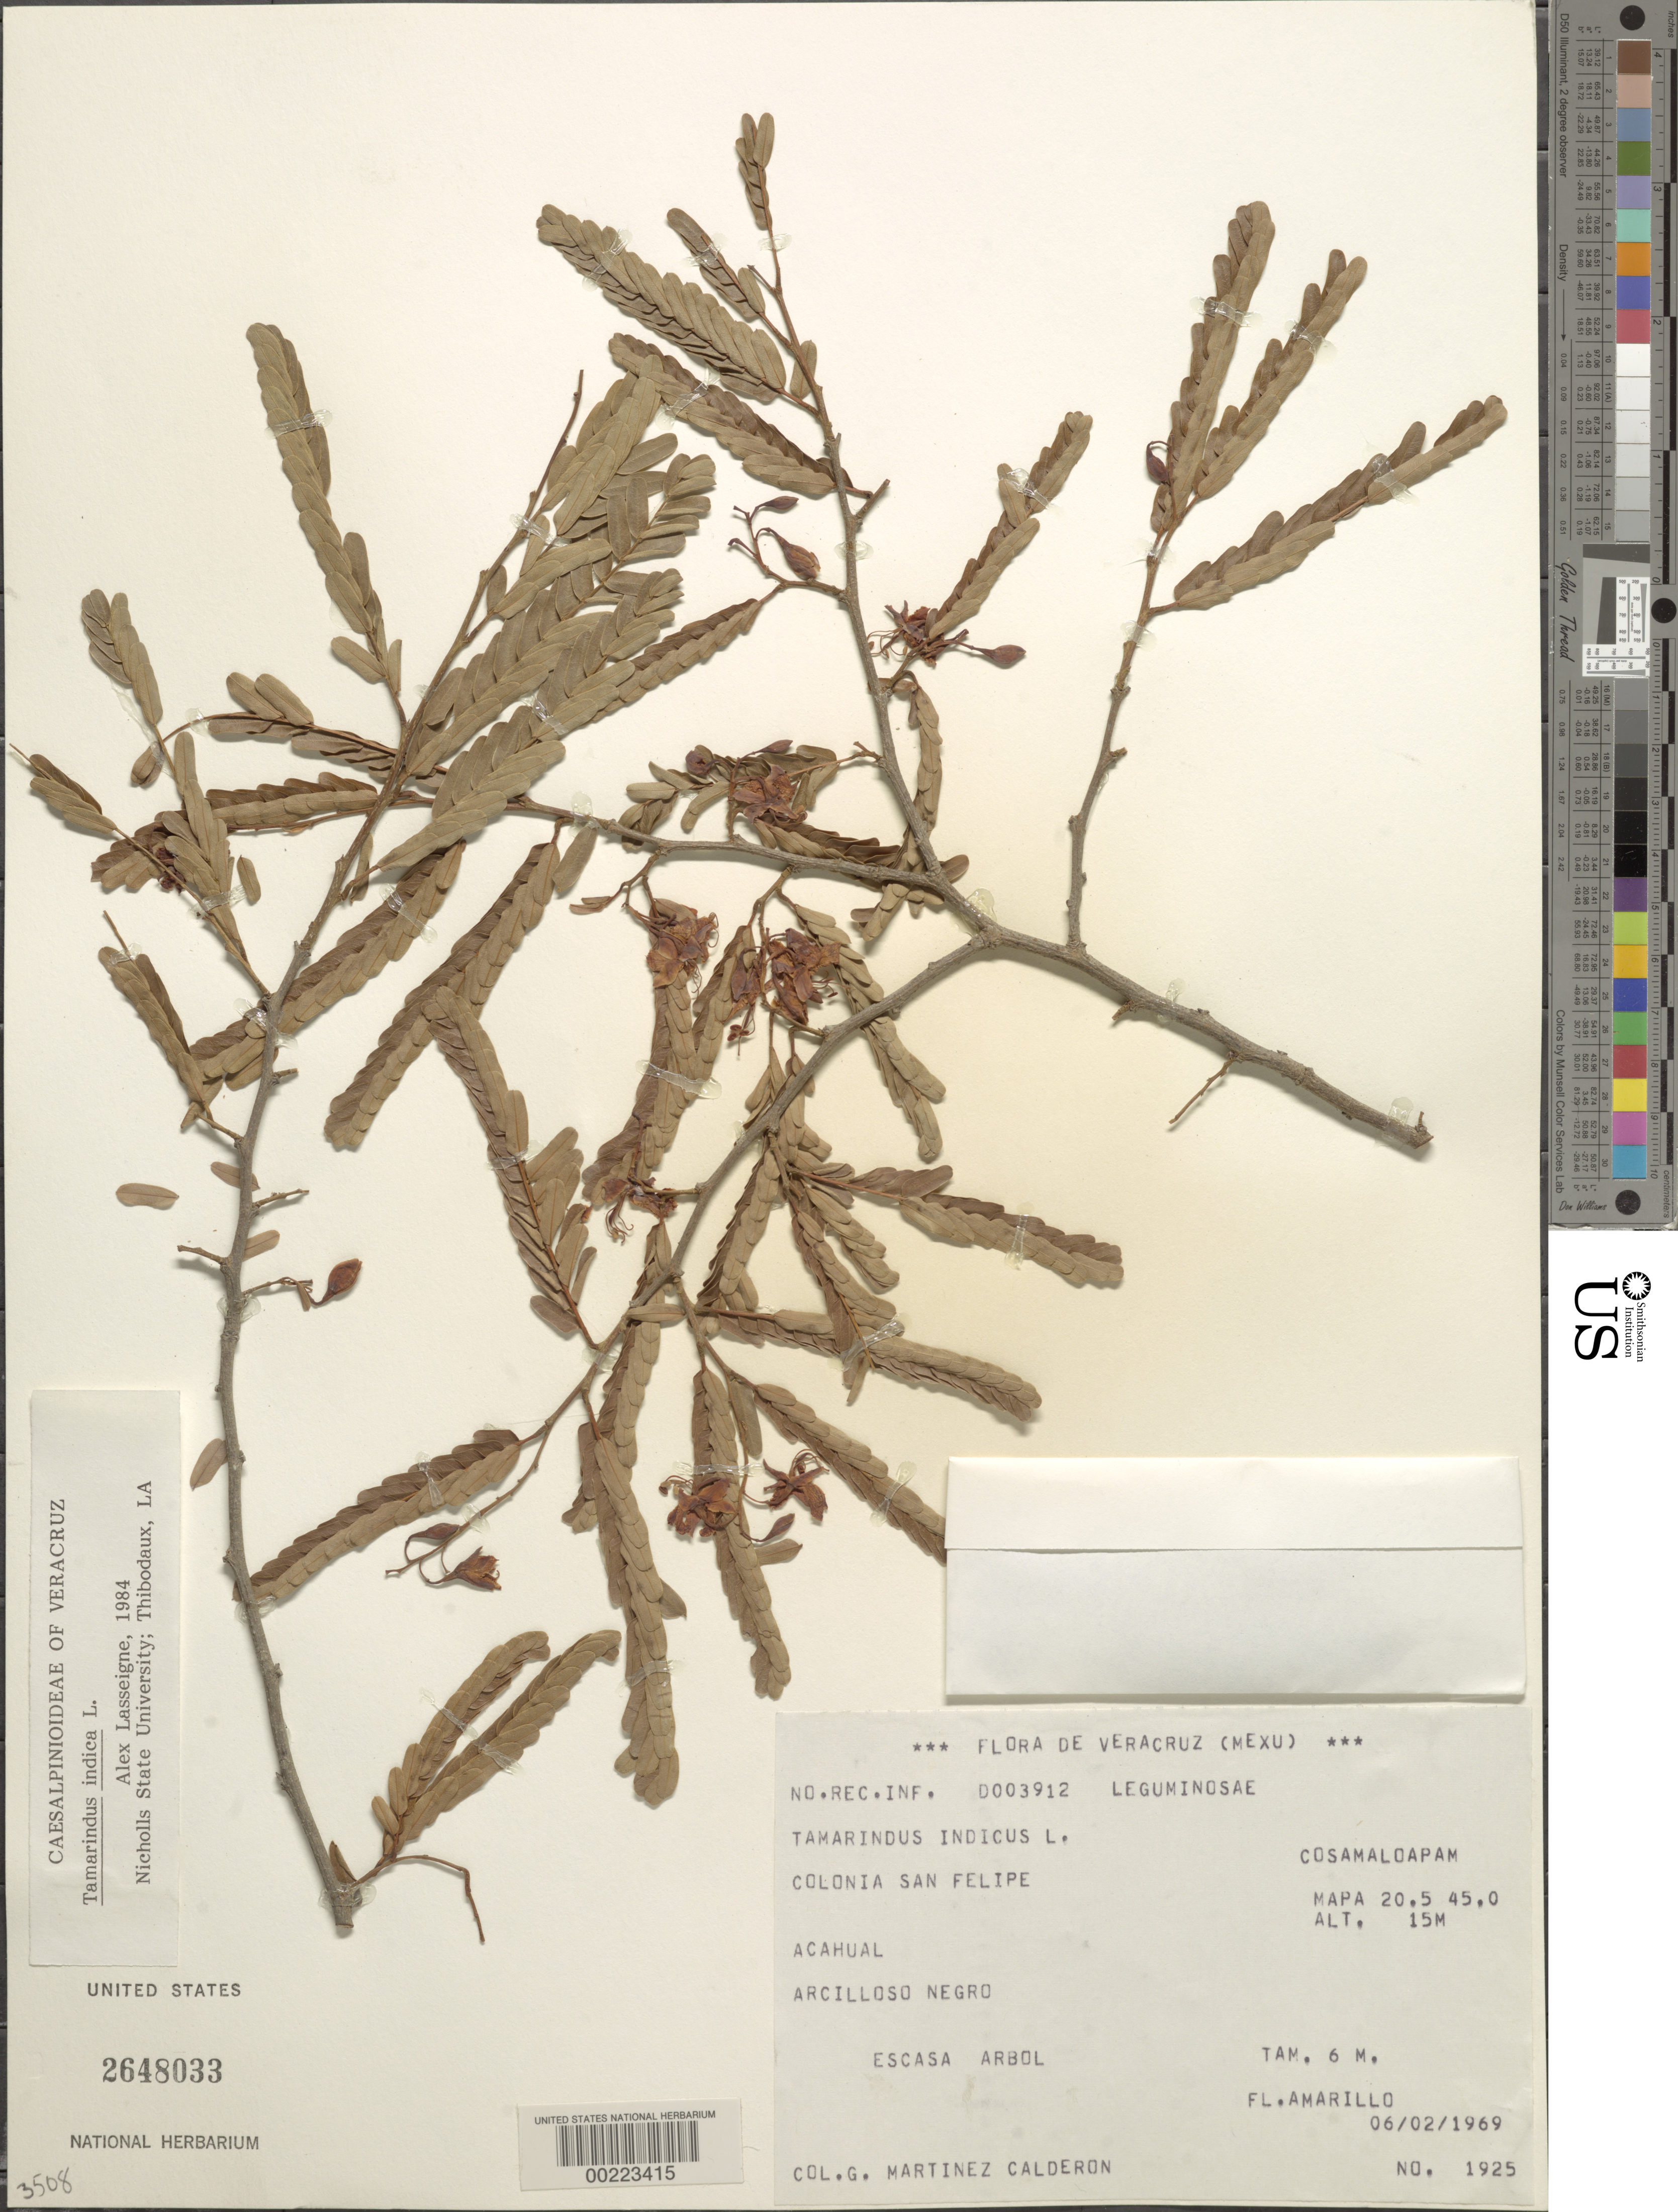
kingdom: Plantae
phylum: Tracheophyta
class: Magnoliopsida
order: Fabales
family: Fabaceae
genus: Tamarindus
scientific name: Tamarindus indica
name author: L.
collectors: G. Martínez Calderón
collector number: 1925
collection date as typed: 06 Feb 1969 or 02 Jun 1969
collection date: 1969-02-06 or 1969-06-02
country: Mexico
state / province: Veracruz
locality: Colonia San Felipe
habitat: Black clayey soil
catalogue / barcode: US 2648033